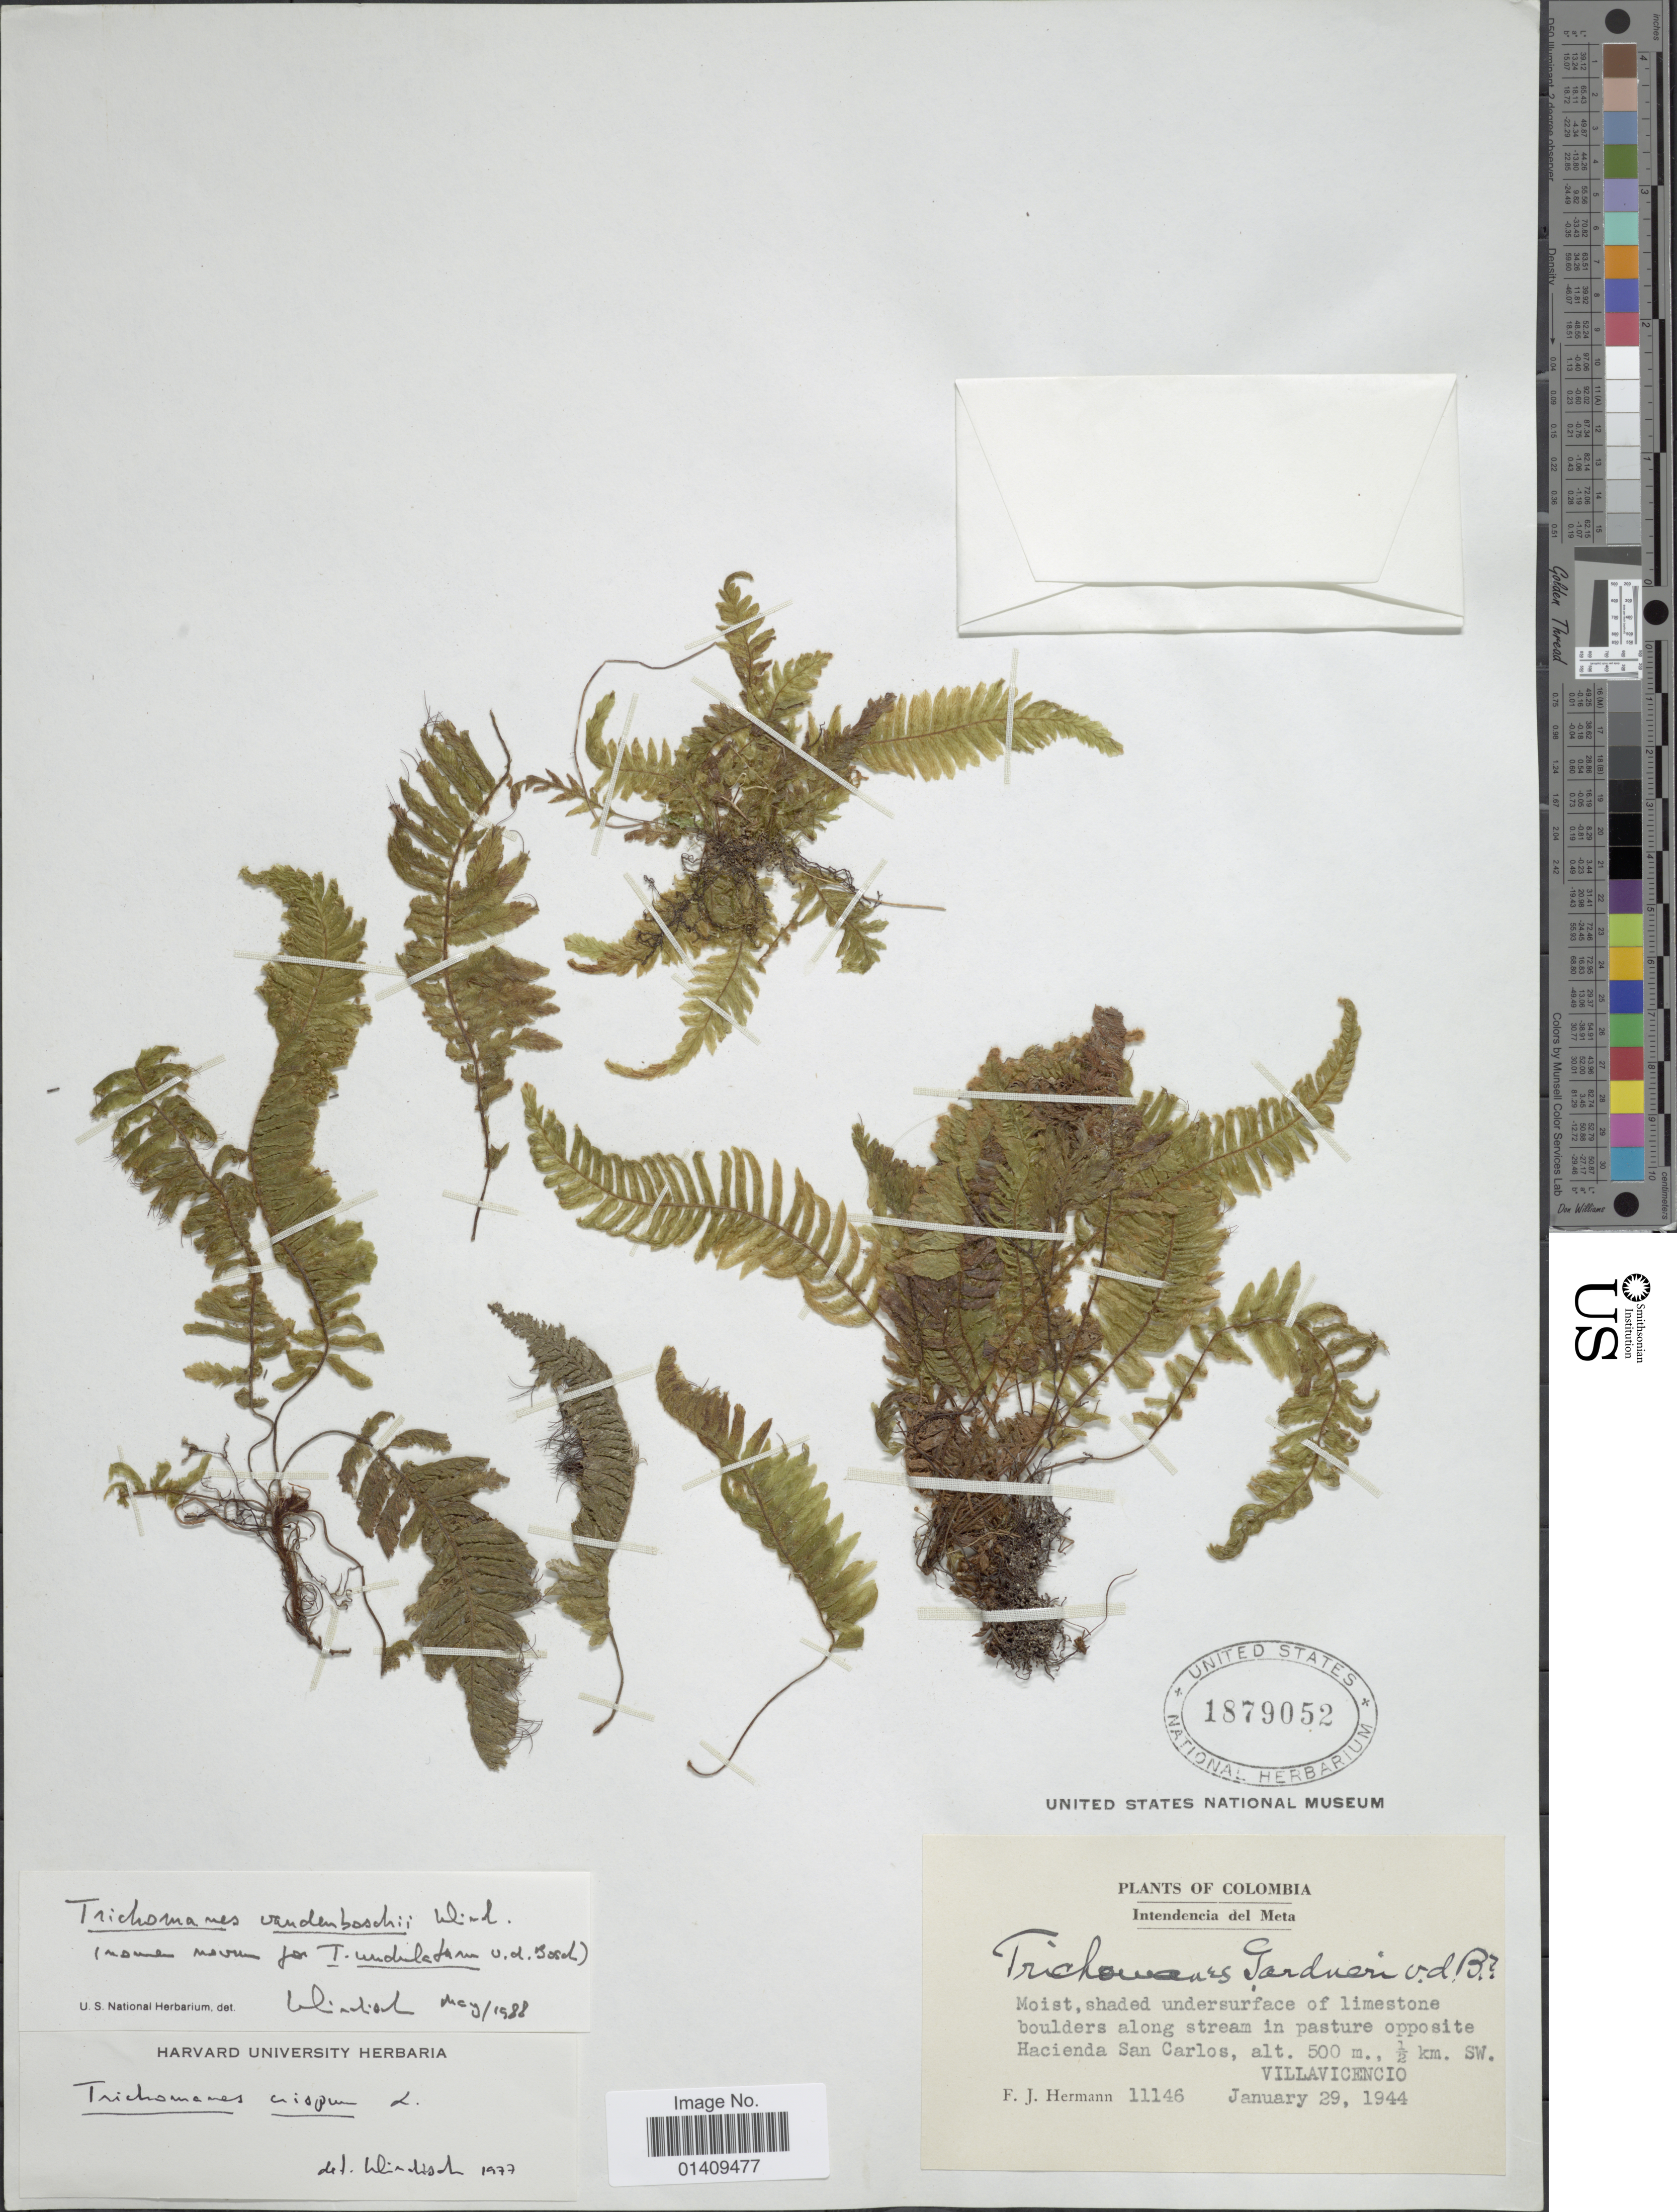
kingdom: Plantae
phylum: Tracheophyta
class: Polypodiopsida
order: Hymenophyllales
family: Hymenophyllaceae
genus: Trichomanes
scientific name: Trichomanes vandenboschii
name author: P.G. Windisch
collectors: F. J. Hermann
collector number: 11146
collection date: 1944-01-29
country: Colombia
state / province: Meta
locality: Intendencia del Meta hacienda San Carlos1/2 km S.W. Villavicencio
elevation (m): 500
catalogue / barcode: US 1879052